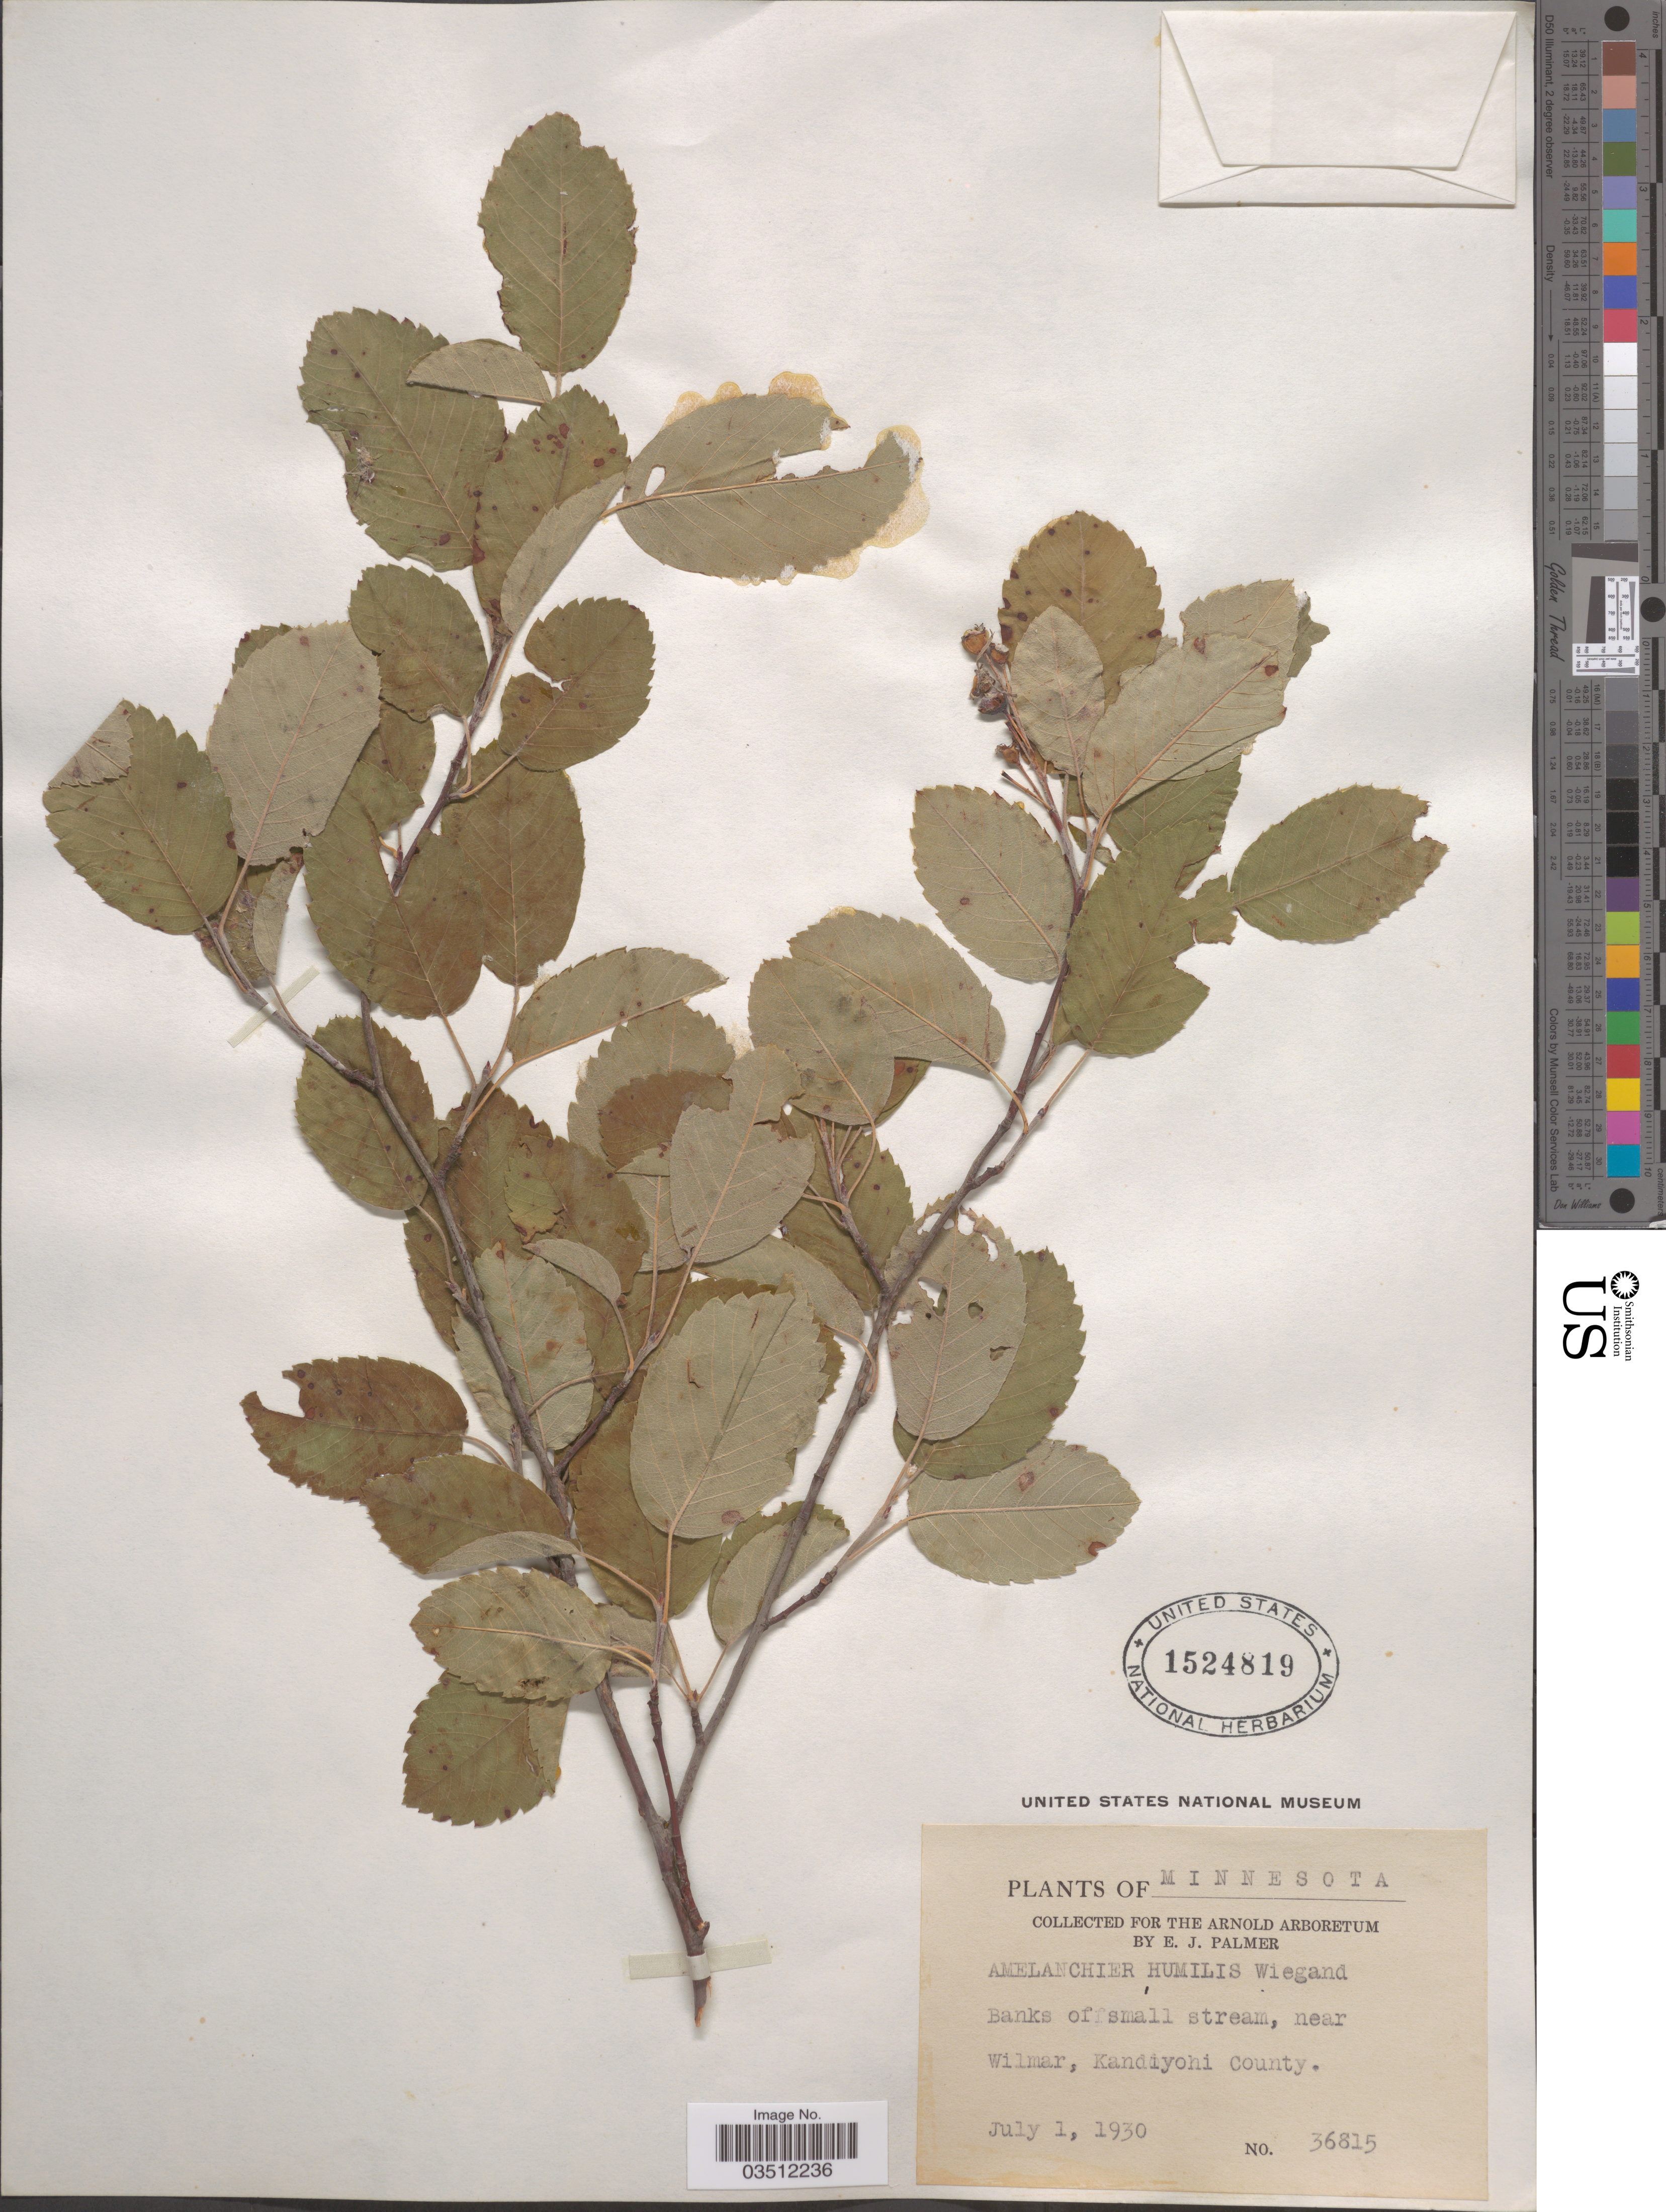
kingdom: Plantae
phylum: Tracheophyta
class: Magnoliopsida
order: Rosales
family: Rosaceae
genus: Amelanchier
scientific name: Amelanchier humilis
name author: Wiegand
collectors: E. J. Palmer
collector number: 36815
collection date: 1930-07-01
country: United States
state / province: Minnesota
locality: Near Wilmar, Kandiyohi County.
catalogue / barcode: US 1524819